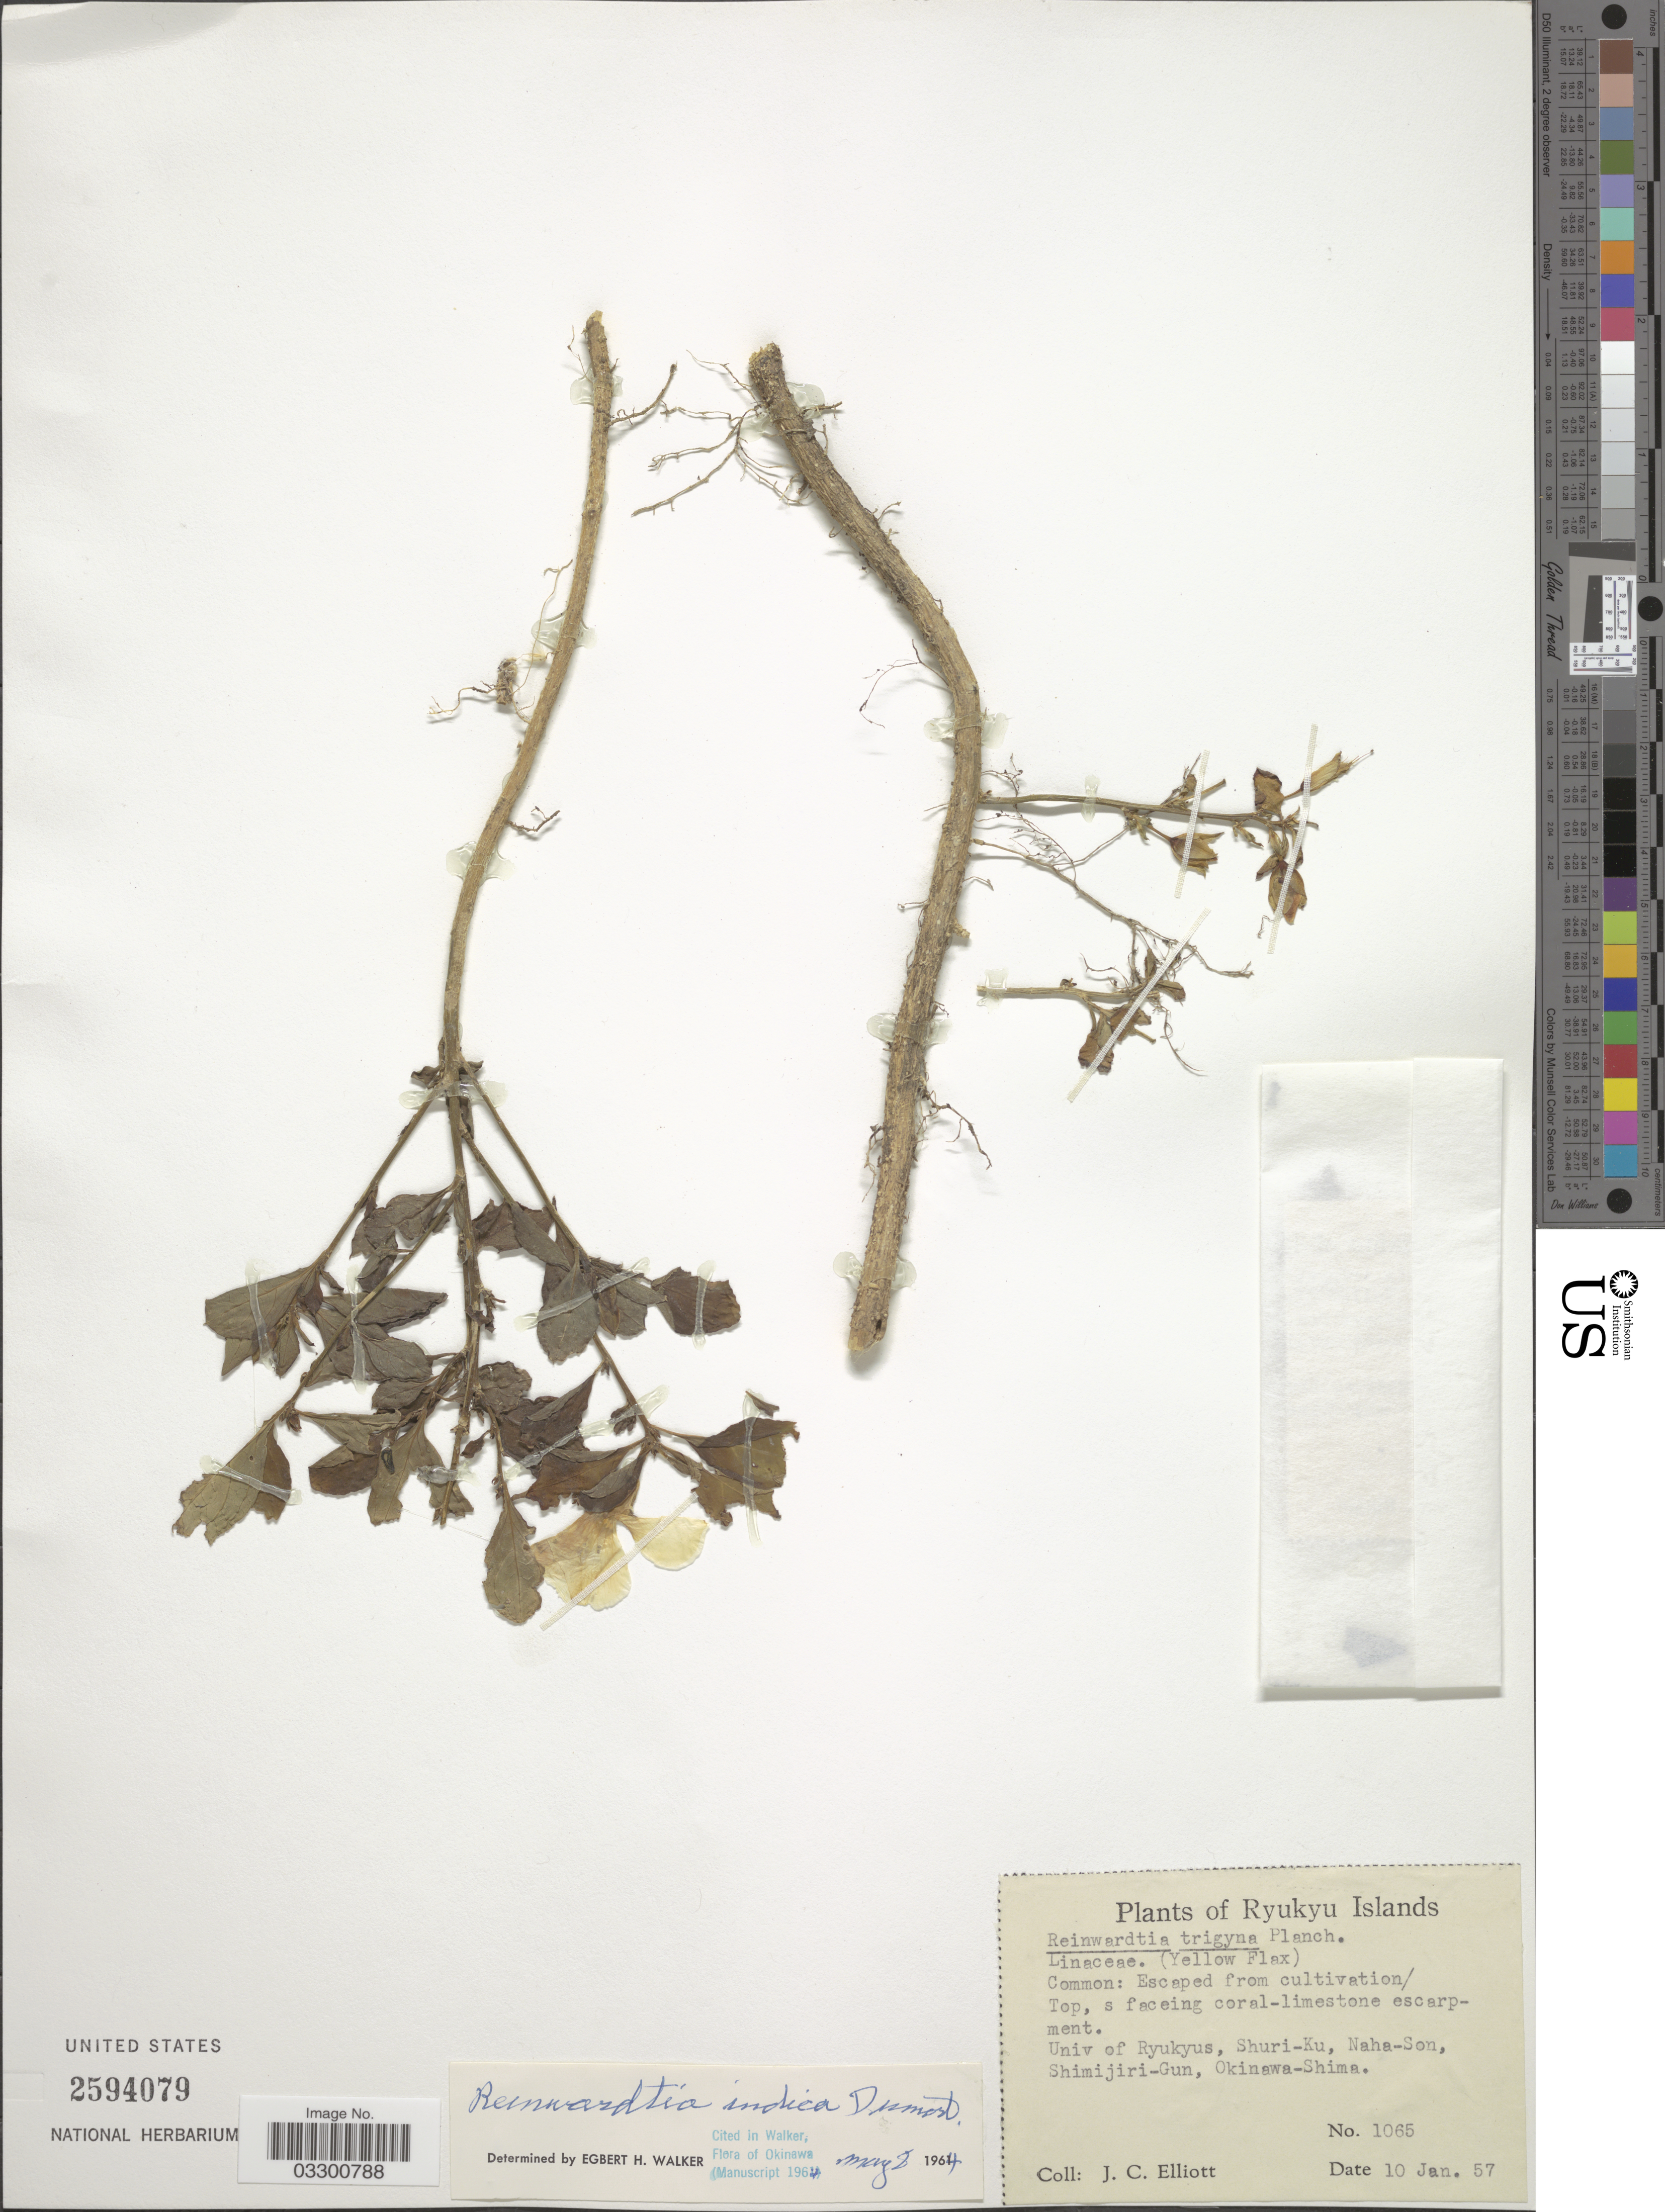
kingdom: Plantae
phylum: Tracheophyta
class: Magnoliopsida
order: Malpighiales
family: Linaceae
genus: Reinwardtia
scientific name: Reinwardtia indica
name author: Dumort.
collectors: J. C. Elliott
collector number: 1065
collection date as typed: Transcribed d/m/y: 10/1/57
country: Japan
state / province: Okinawa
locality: Ryukyu Islands, Univ of Ryukyus, Shuri-Ku, Naha-Son, Shimijiri-Gun, Okinawa-Shima.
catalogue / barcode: US 2594079